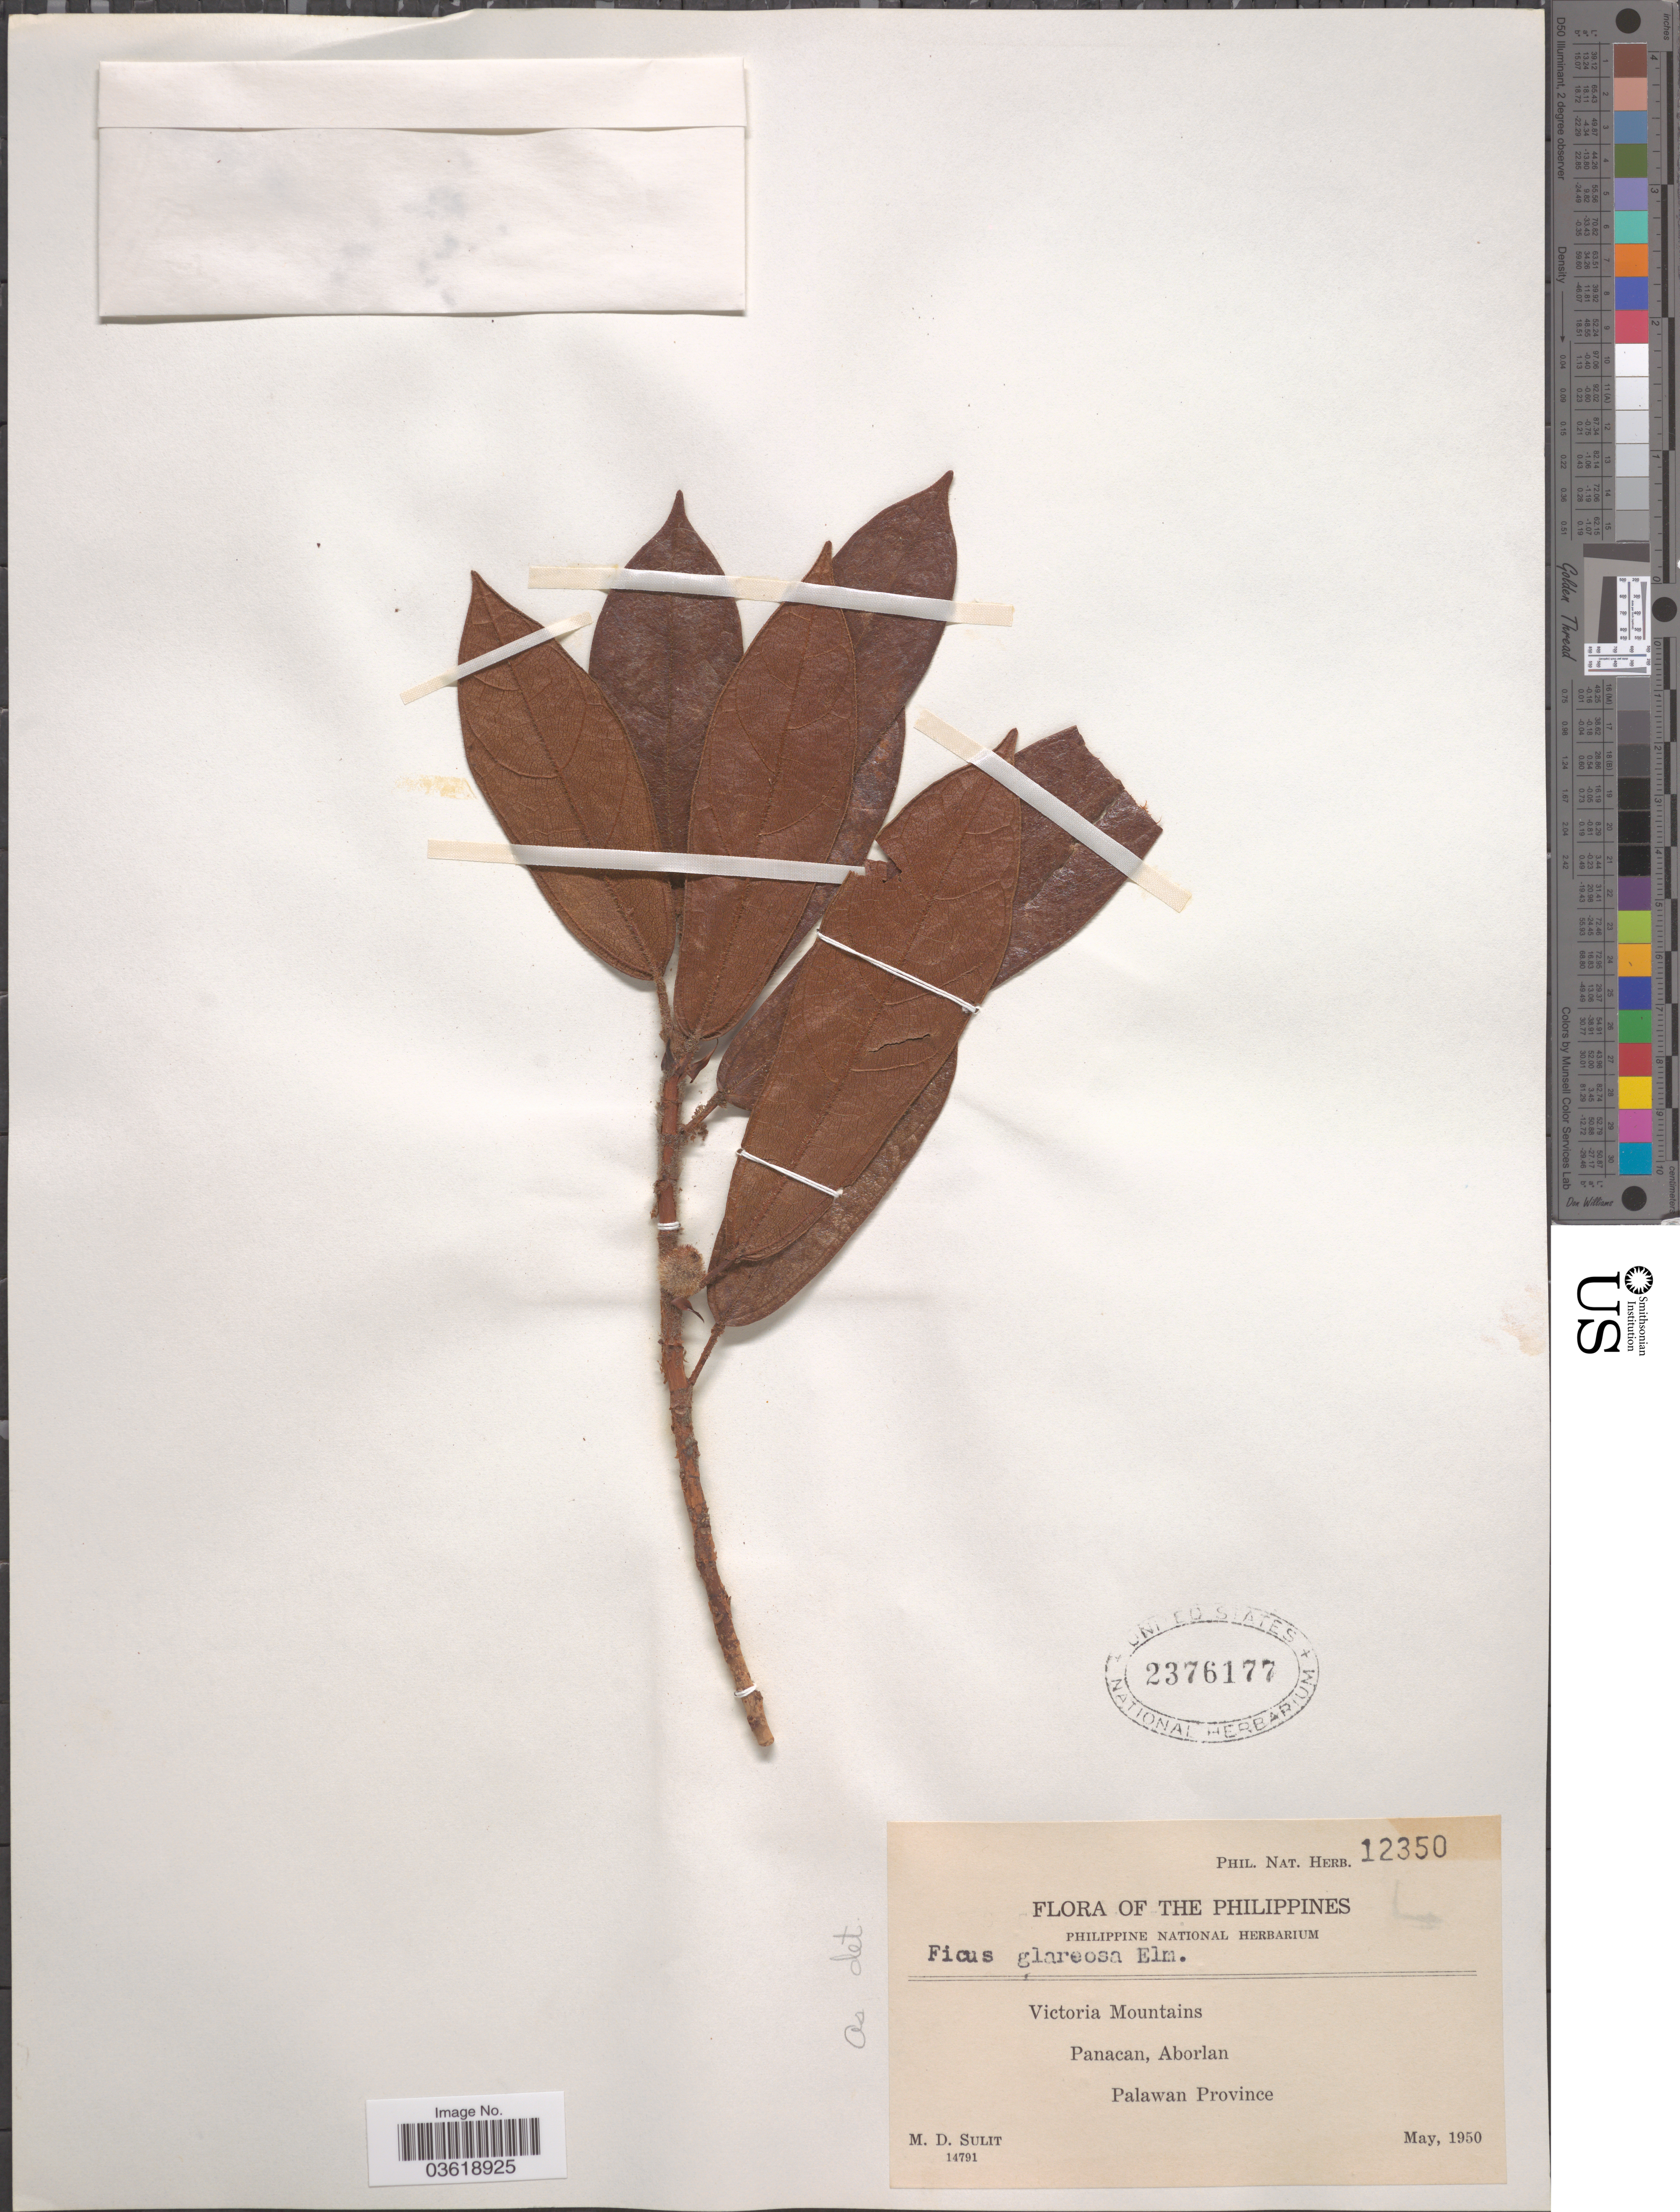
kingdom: Plantae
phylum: Tracheophyta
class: Magnoliopsida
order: Rosales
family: Moraceae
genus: Ficus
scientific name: Ficus glareosa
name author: Elmer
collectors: M. Sulit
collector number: Phil. Nat. Herb. 12350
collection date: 1950-05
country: Philippines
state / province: Mimaropa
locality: Victoria Mountains. Panacan, Aborlan. Palawan Province.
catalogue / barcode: US 2376177